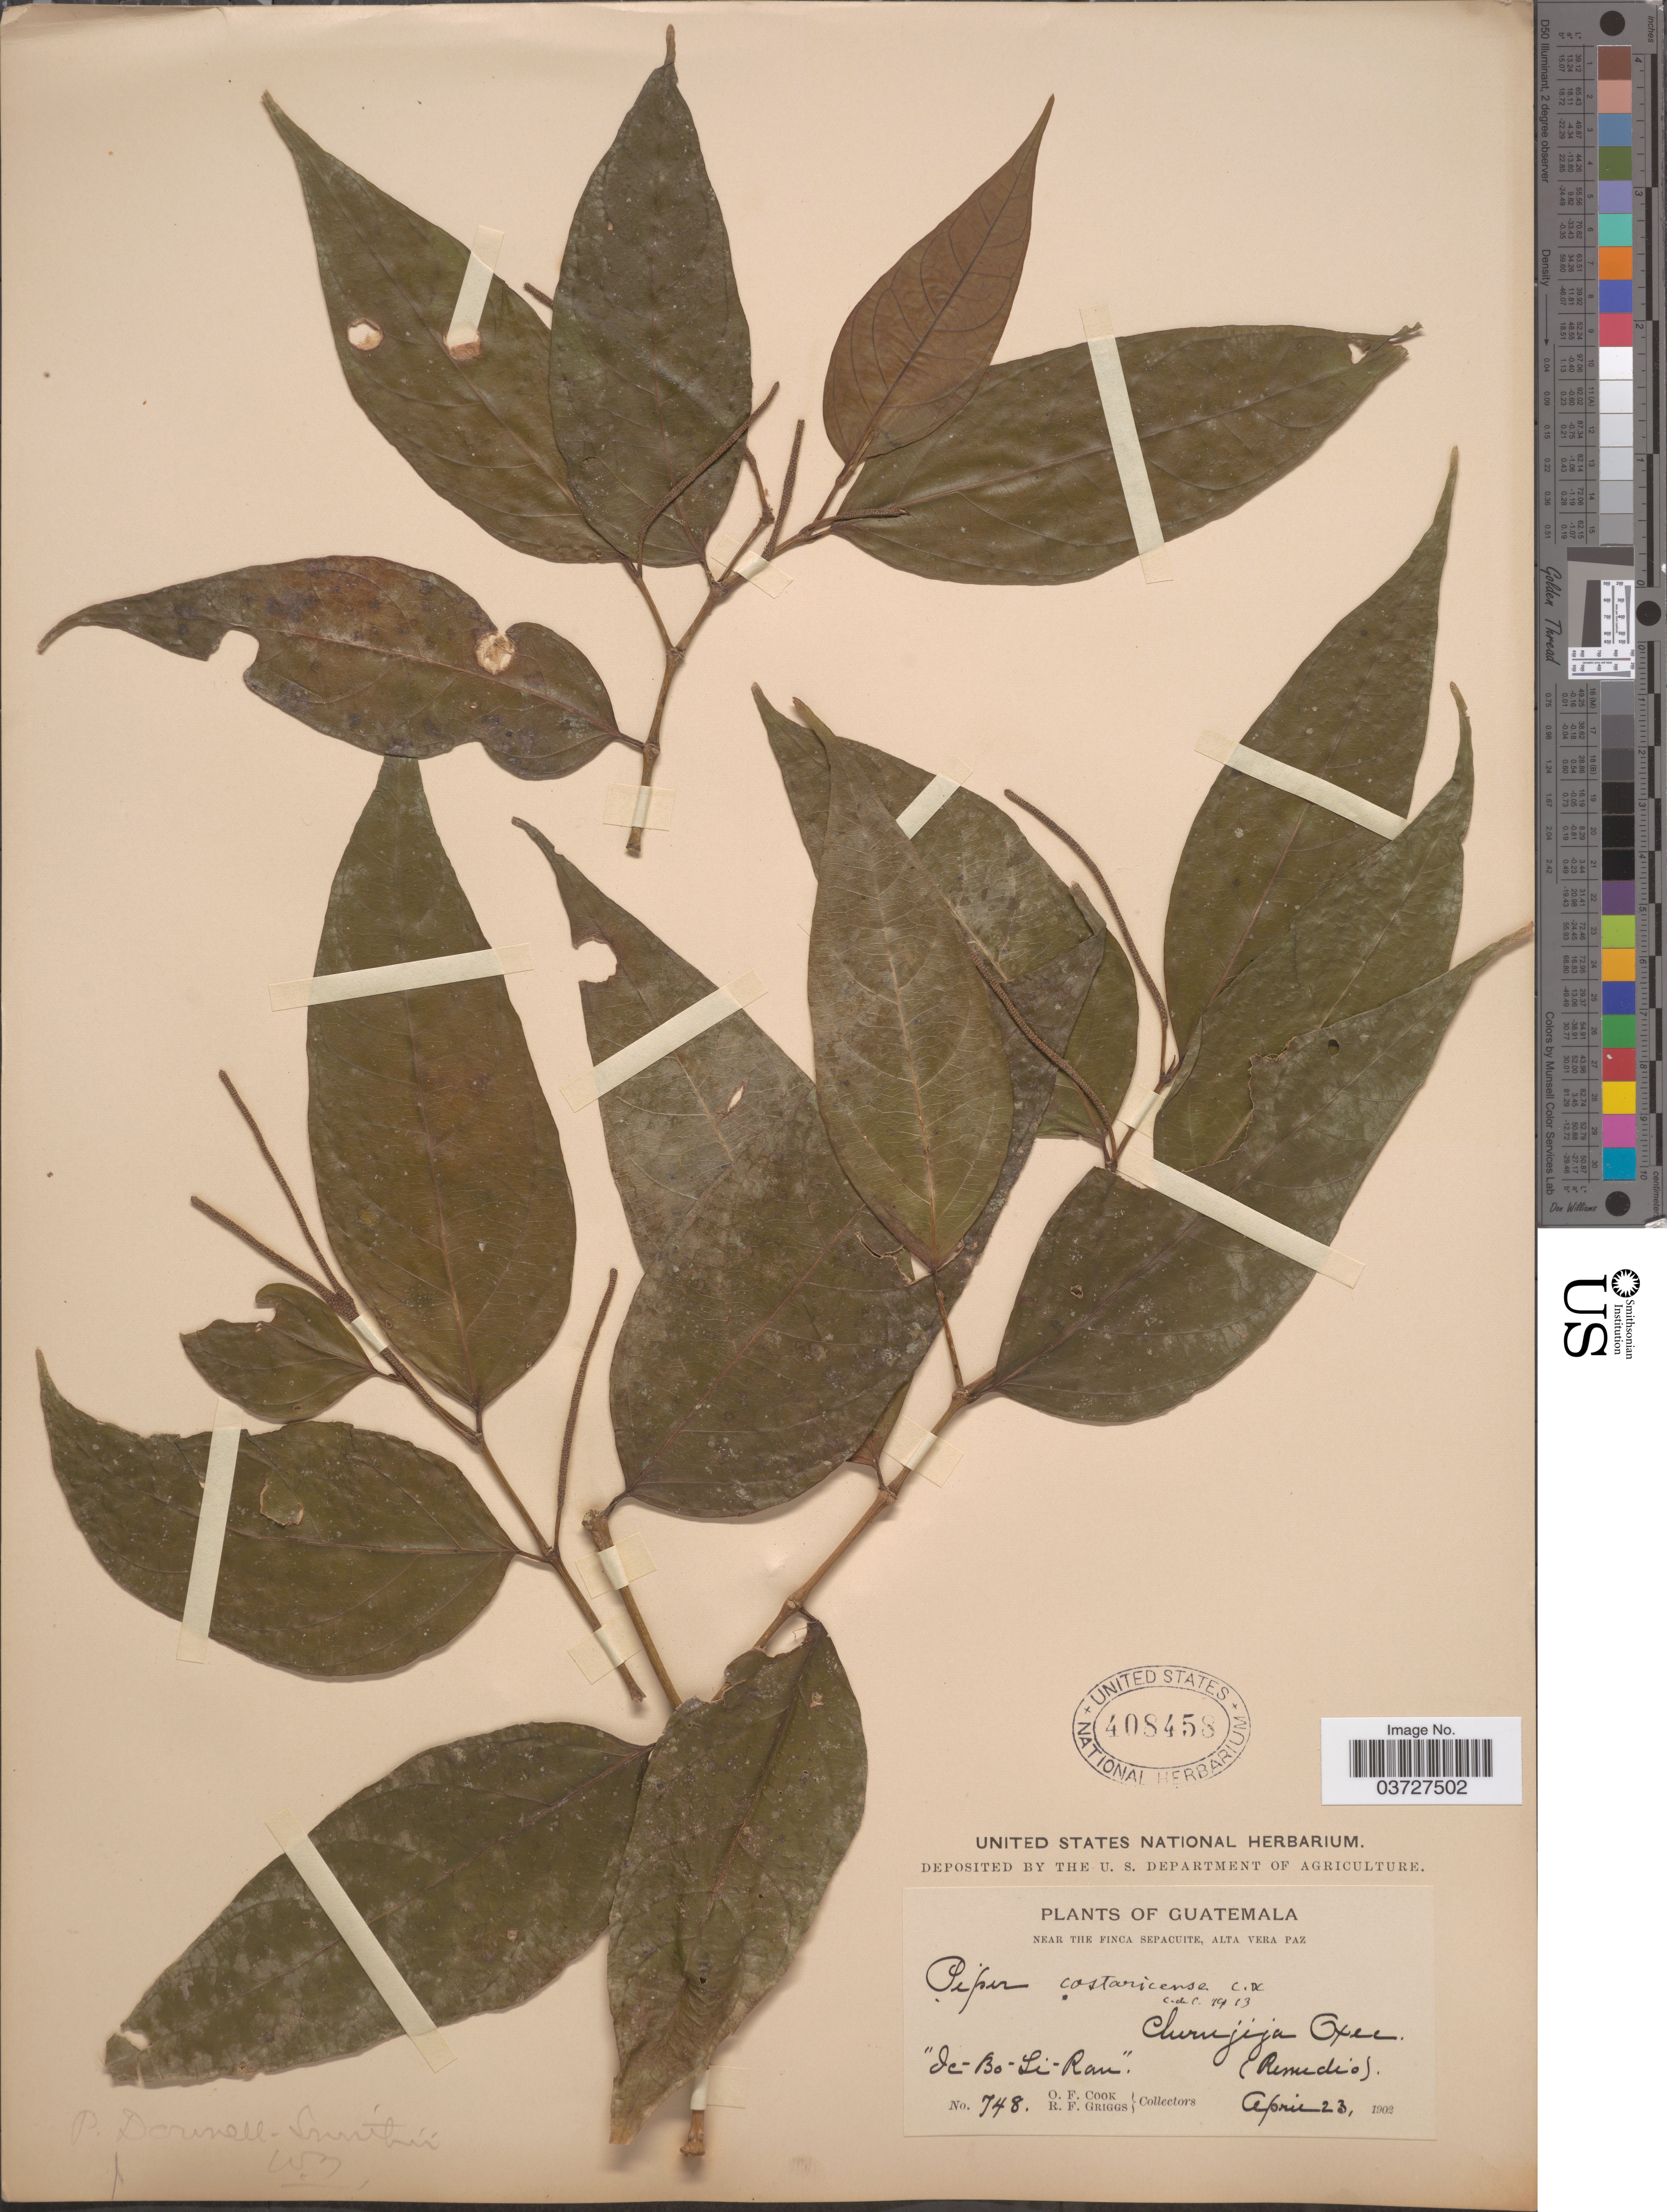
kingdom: Plantae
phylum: Tracheophyta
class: Magnoliopsida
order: Piperales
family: Piperaceae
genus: Piper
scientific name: Piper donnell-smithii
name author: C. DC.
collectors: O. F. Cook & R. F. Griggs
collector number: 748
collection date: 1902-04-23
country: Guatemala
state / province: Alta Verapaz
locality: Near the Finca Sepacuite, Alta Vera Paz. 'Ic-Bo-Li-Ran'.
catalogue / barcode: US 408458